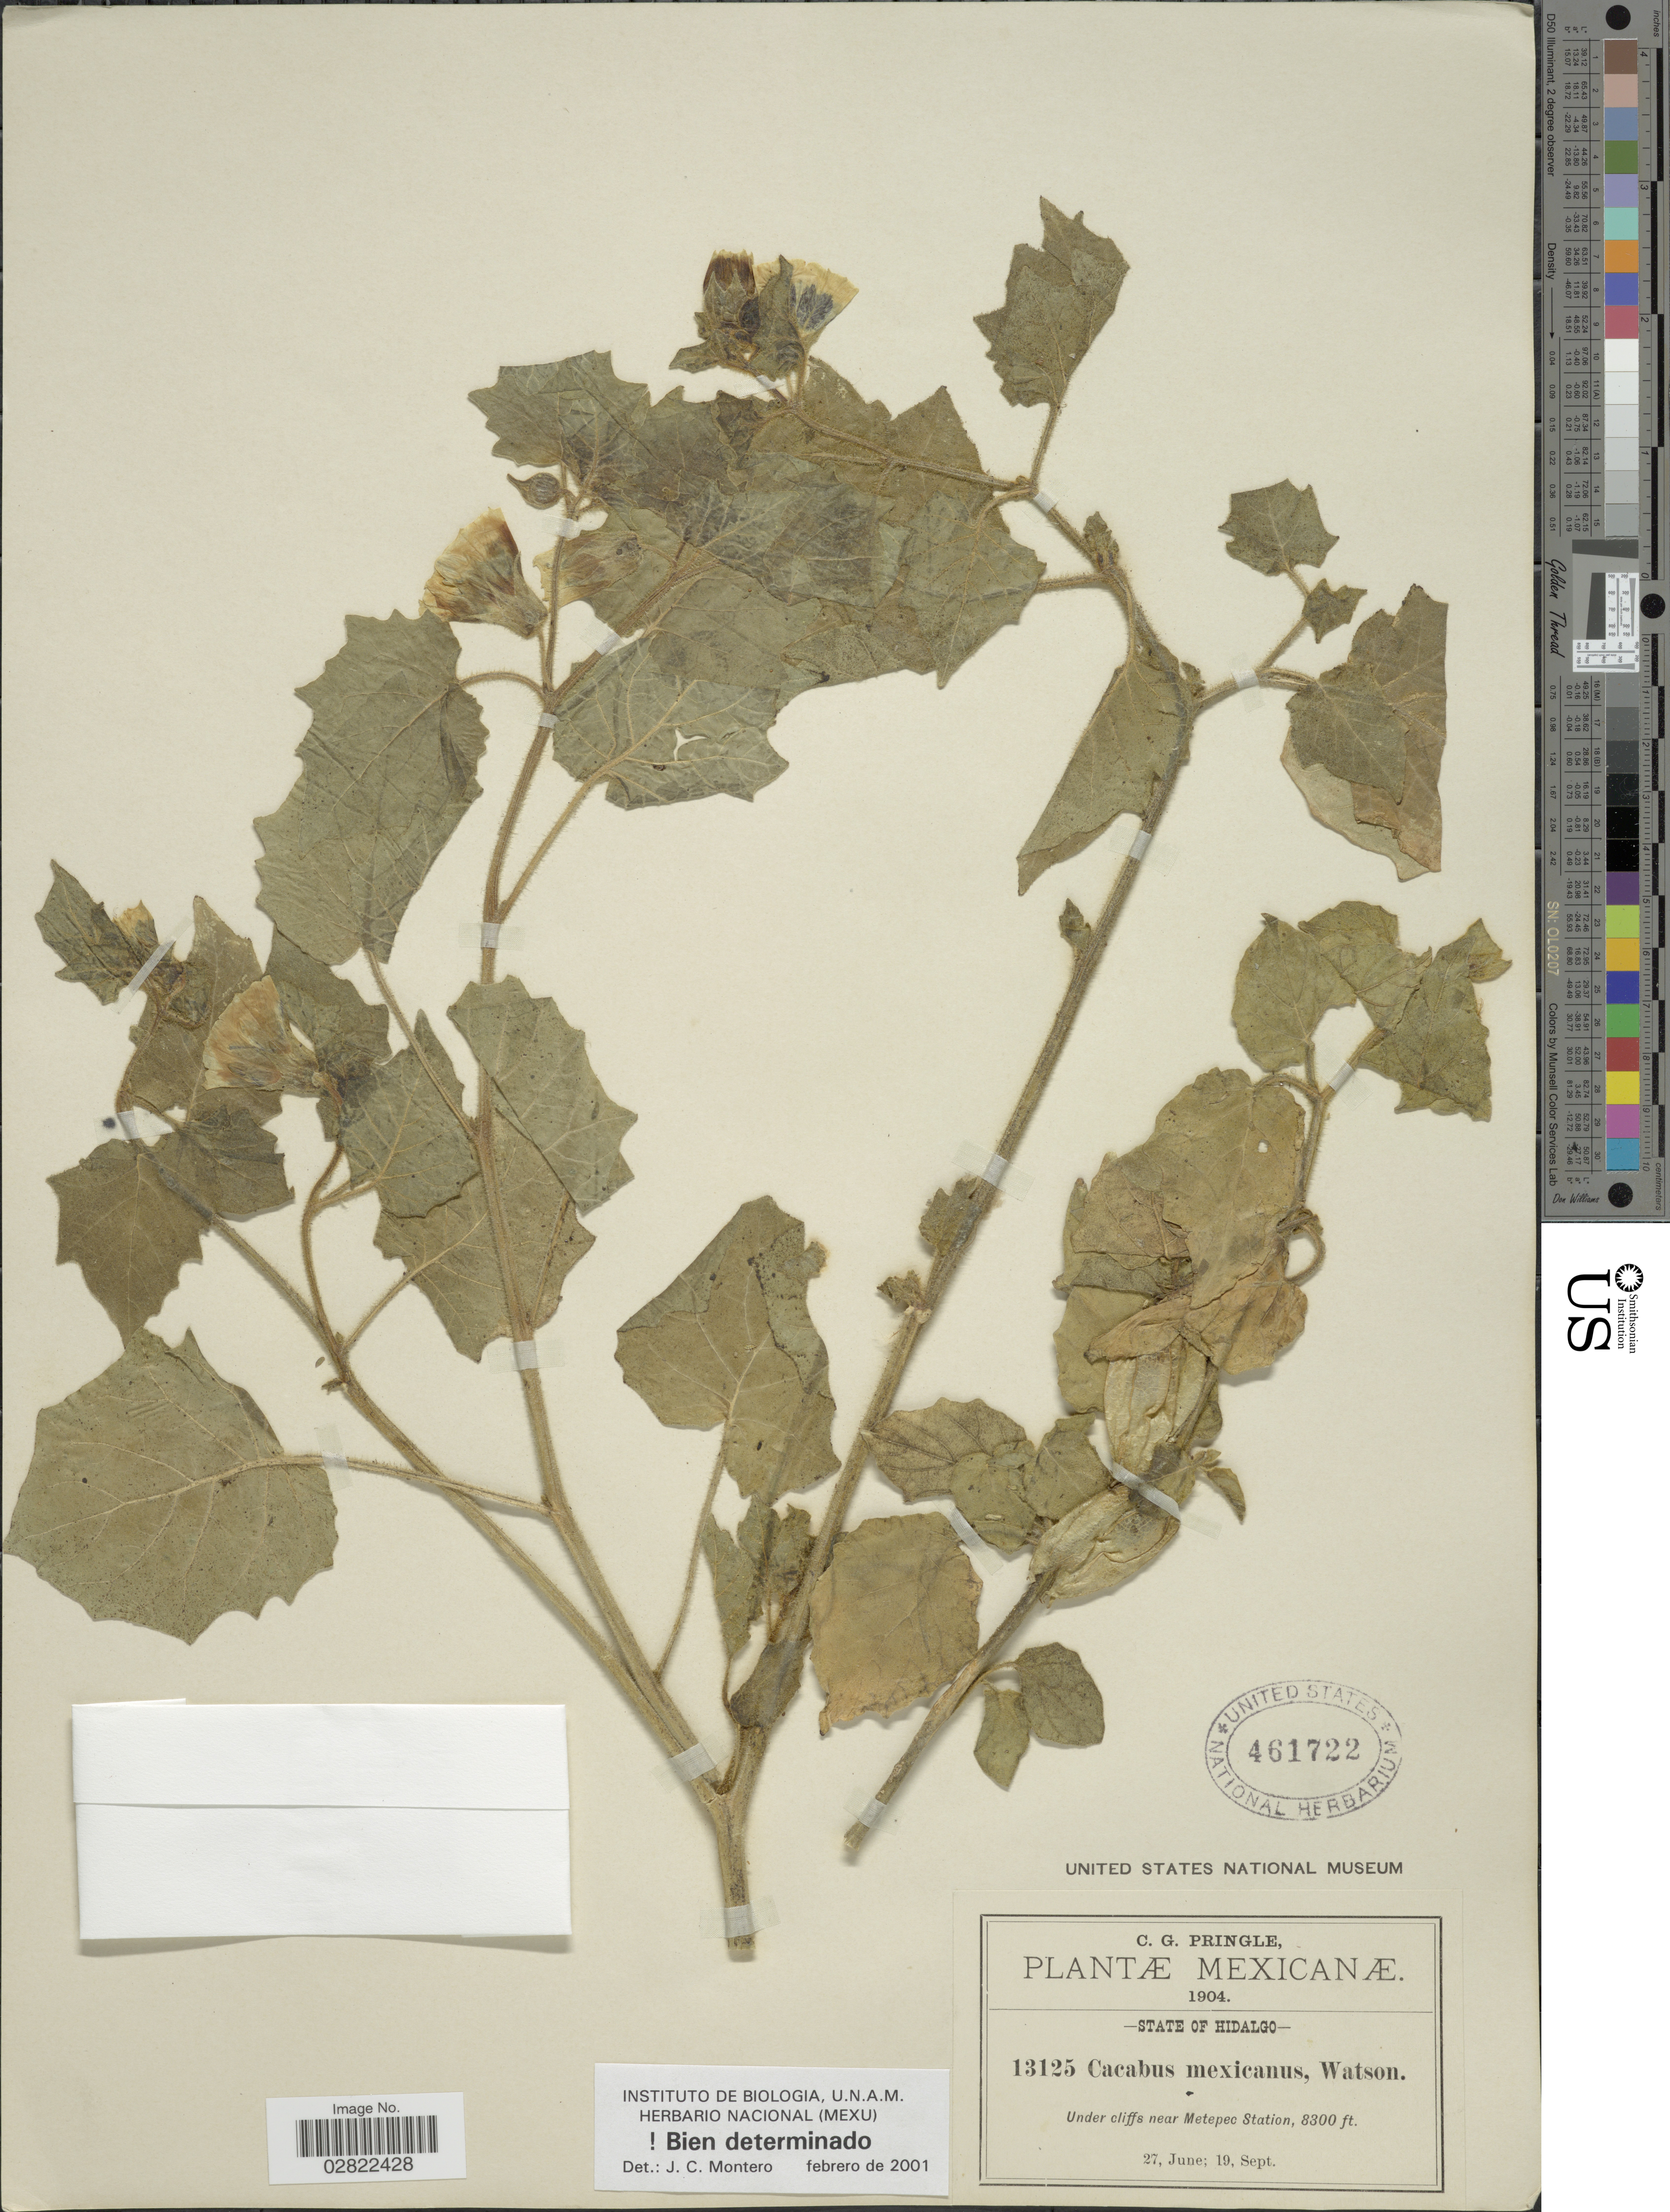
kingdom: Plantae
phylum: Tracheophyta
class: Magnoliopsida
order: Solanales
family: Solanaceae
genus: Cacabus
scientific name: Cacabus mexicanus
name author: S. Watson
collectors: C. G. Pringle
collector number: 13125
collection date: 1904-06-27/1904-09-19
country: Mexico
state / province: Hidalgo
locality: Under cliffs near Metepec Station.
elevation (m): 2530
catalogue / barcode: US 461722